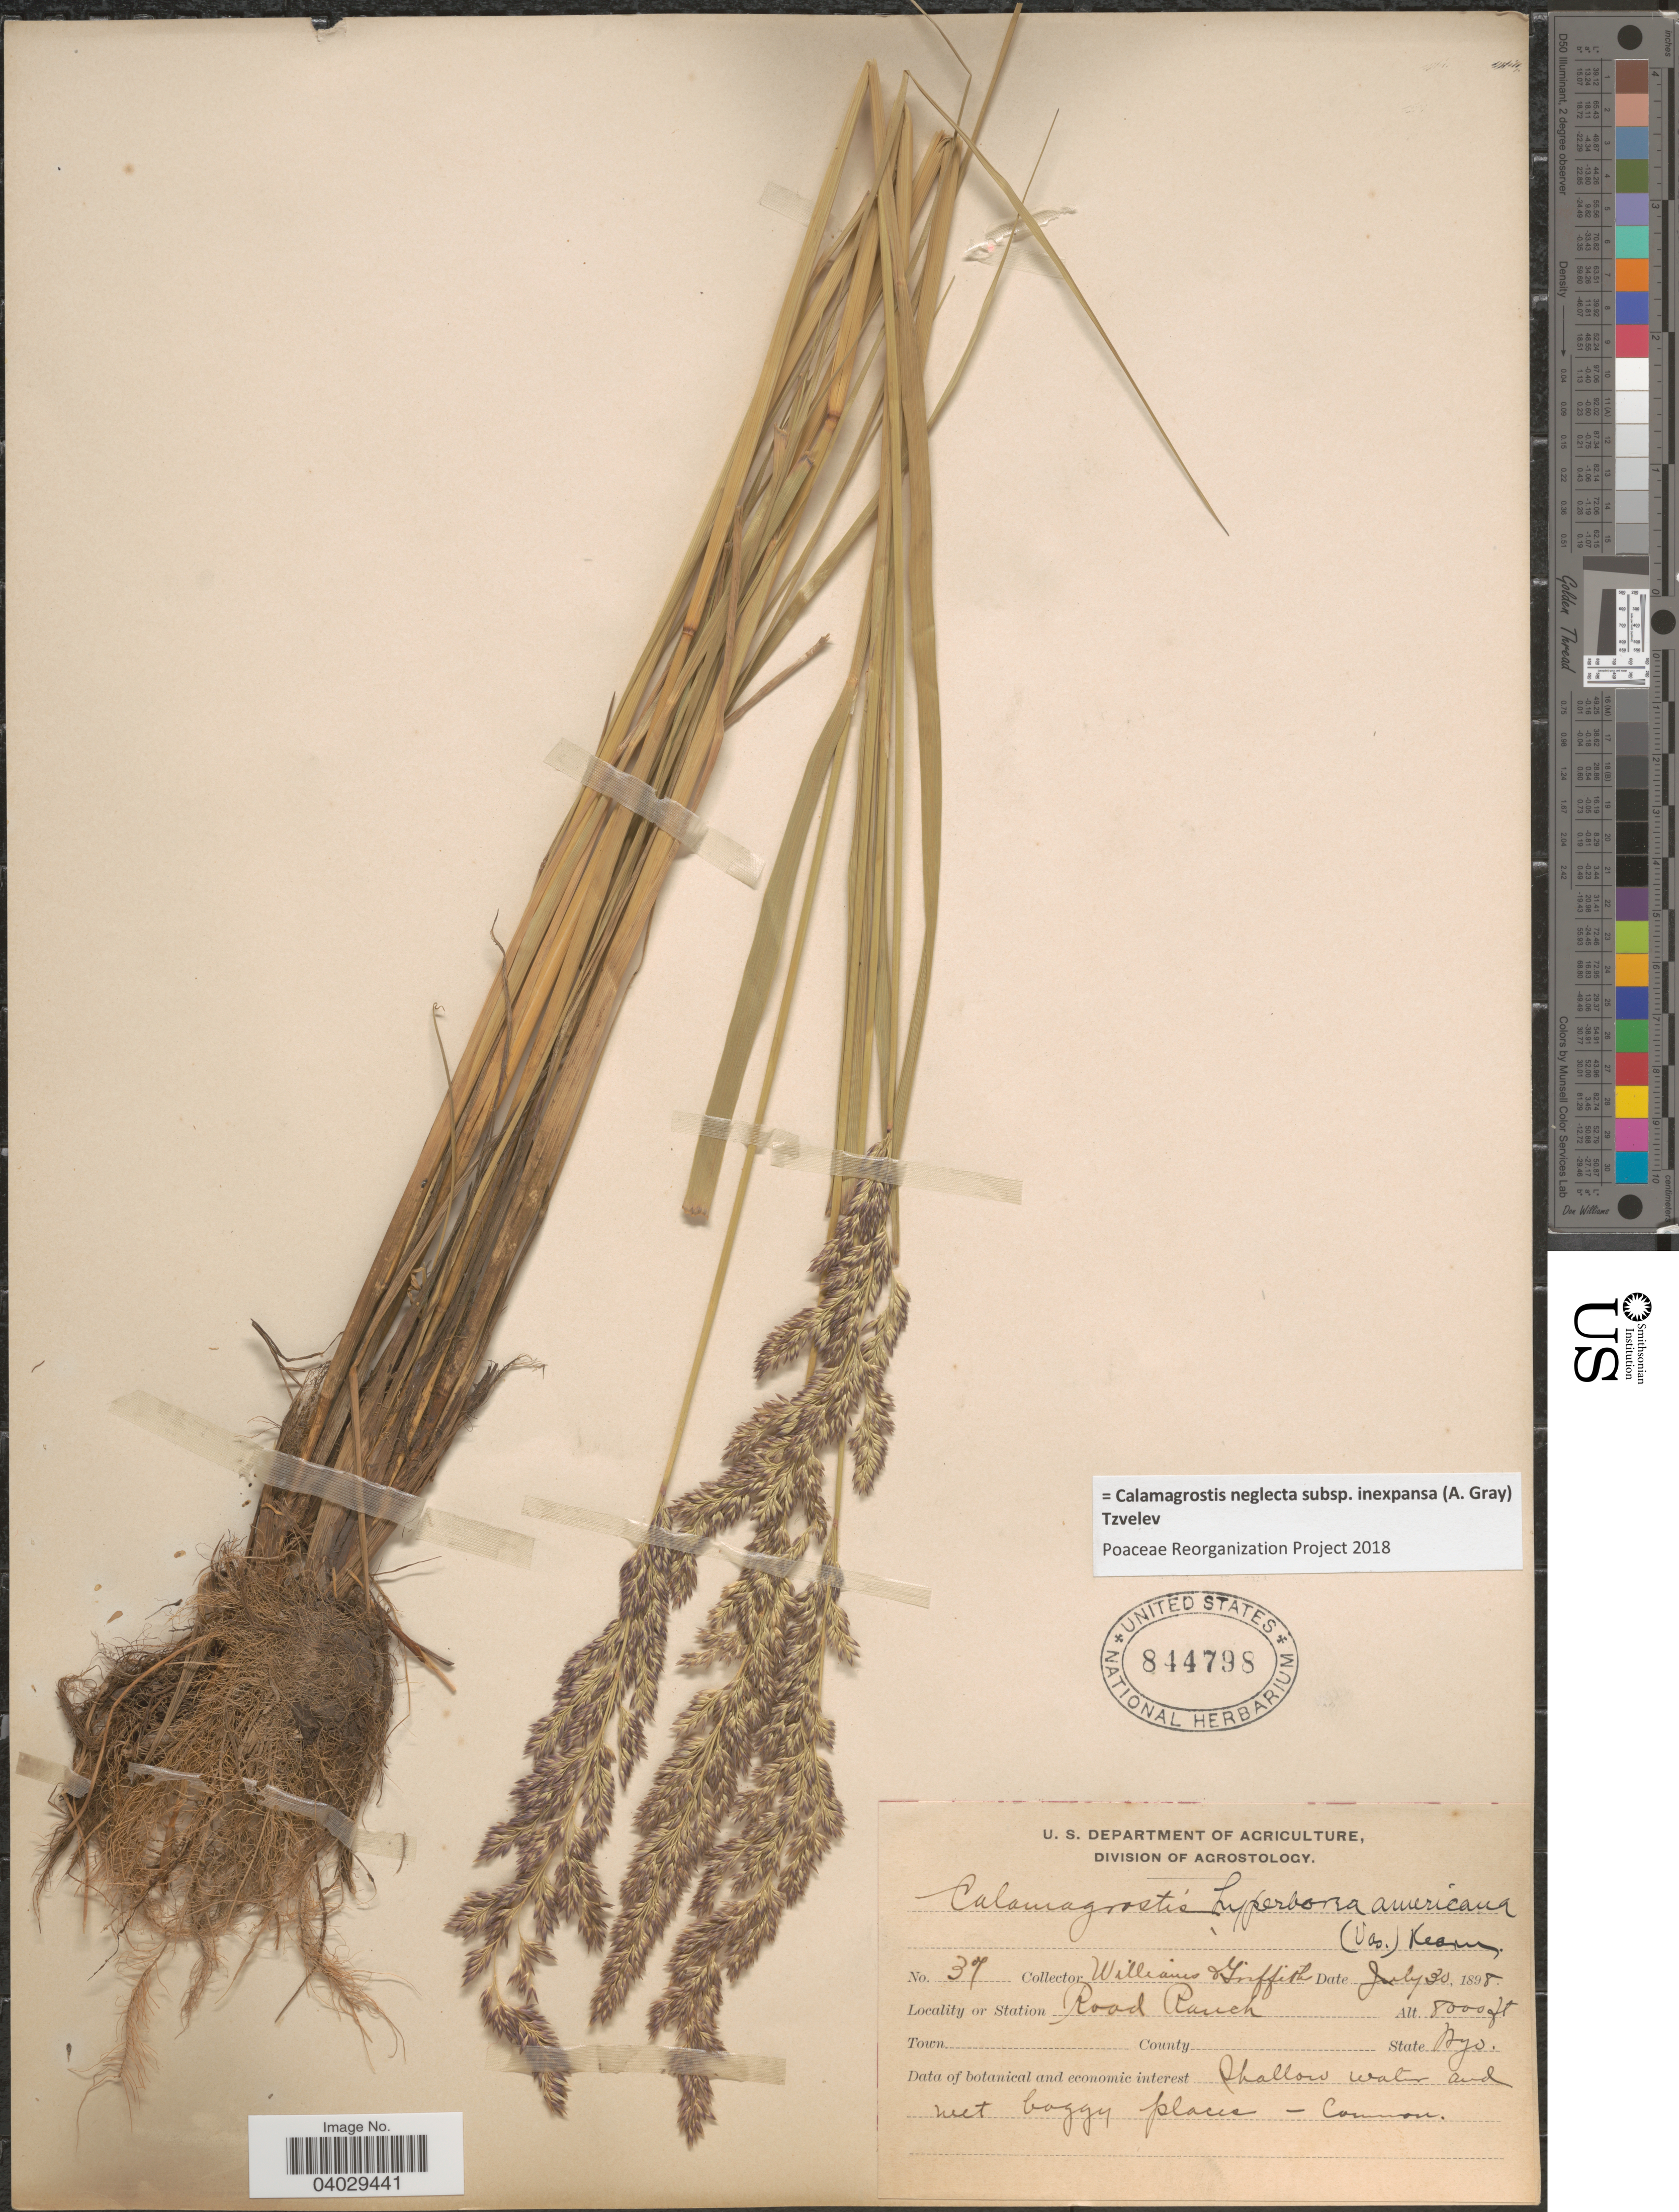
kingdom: Plantae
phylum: Tracheophyta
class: Liliopsida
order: Poales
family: Poaceae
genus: Calamagrostis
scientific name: Calamagrostis neglecta subsp. inexpansa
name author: (A. Gray) Tzvelev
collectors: -- Williams & -- Griffiths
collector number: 37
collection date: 1898-07-30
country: United States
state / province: Wyoming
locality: Station Road Ranch.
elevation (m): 2438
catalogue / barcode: US 844798